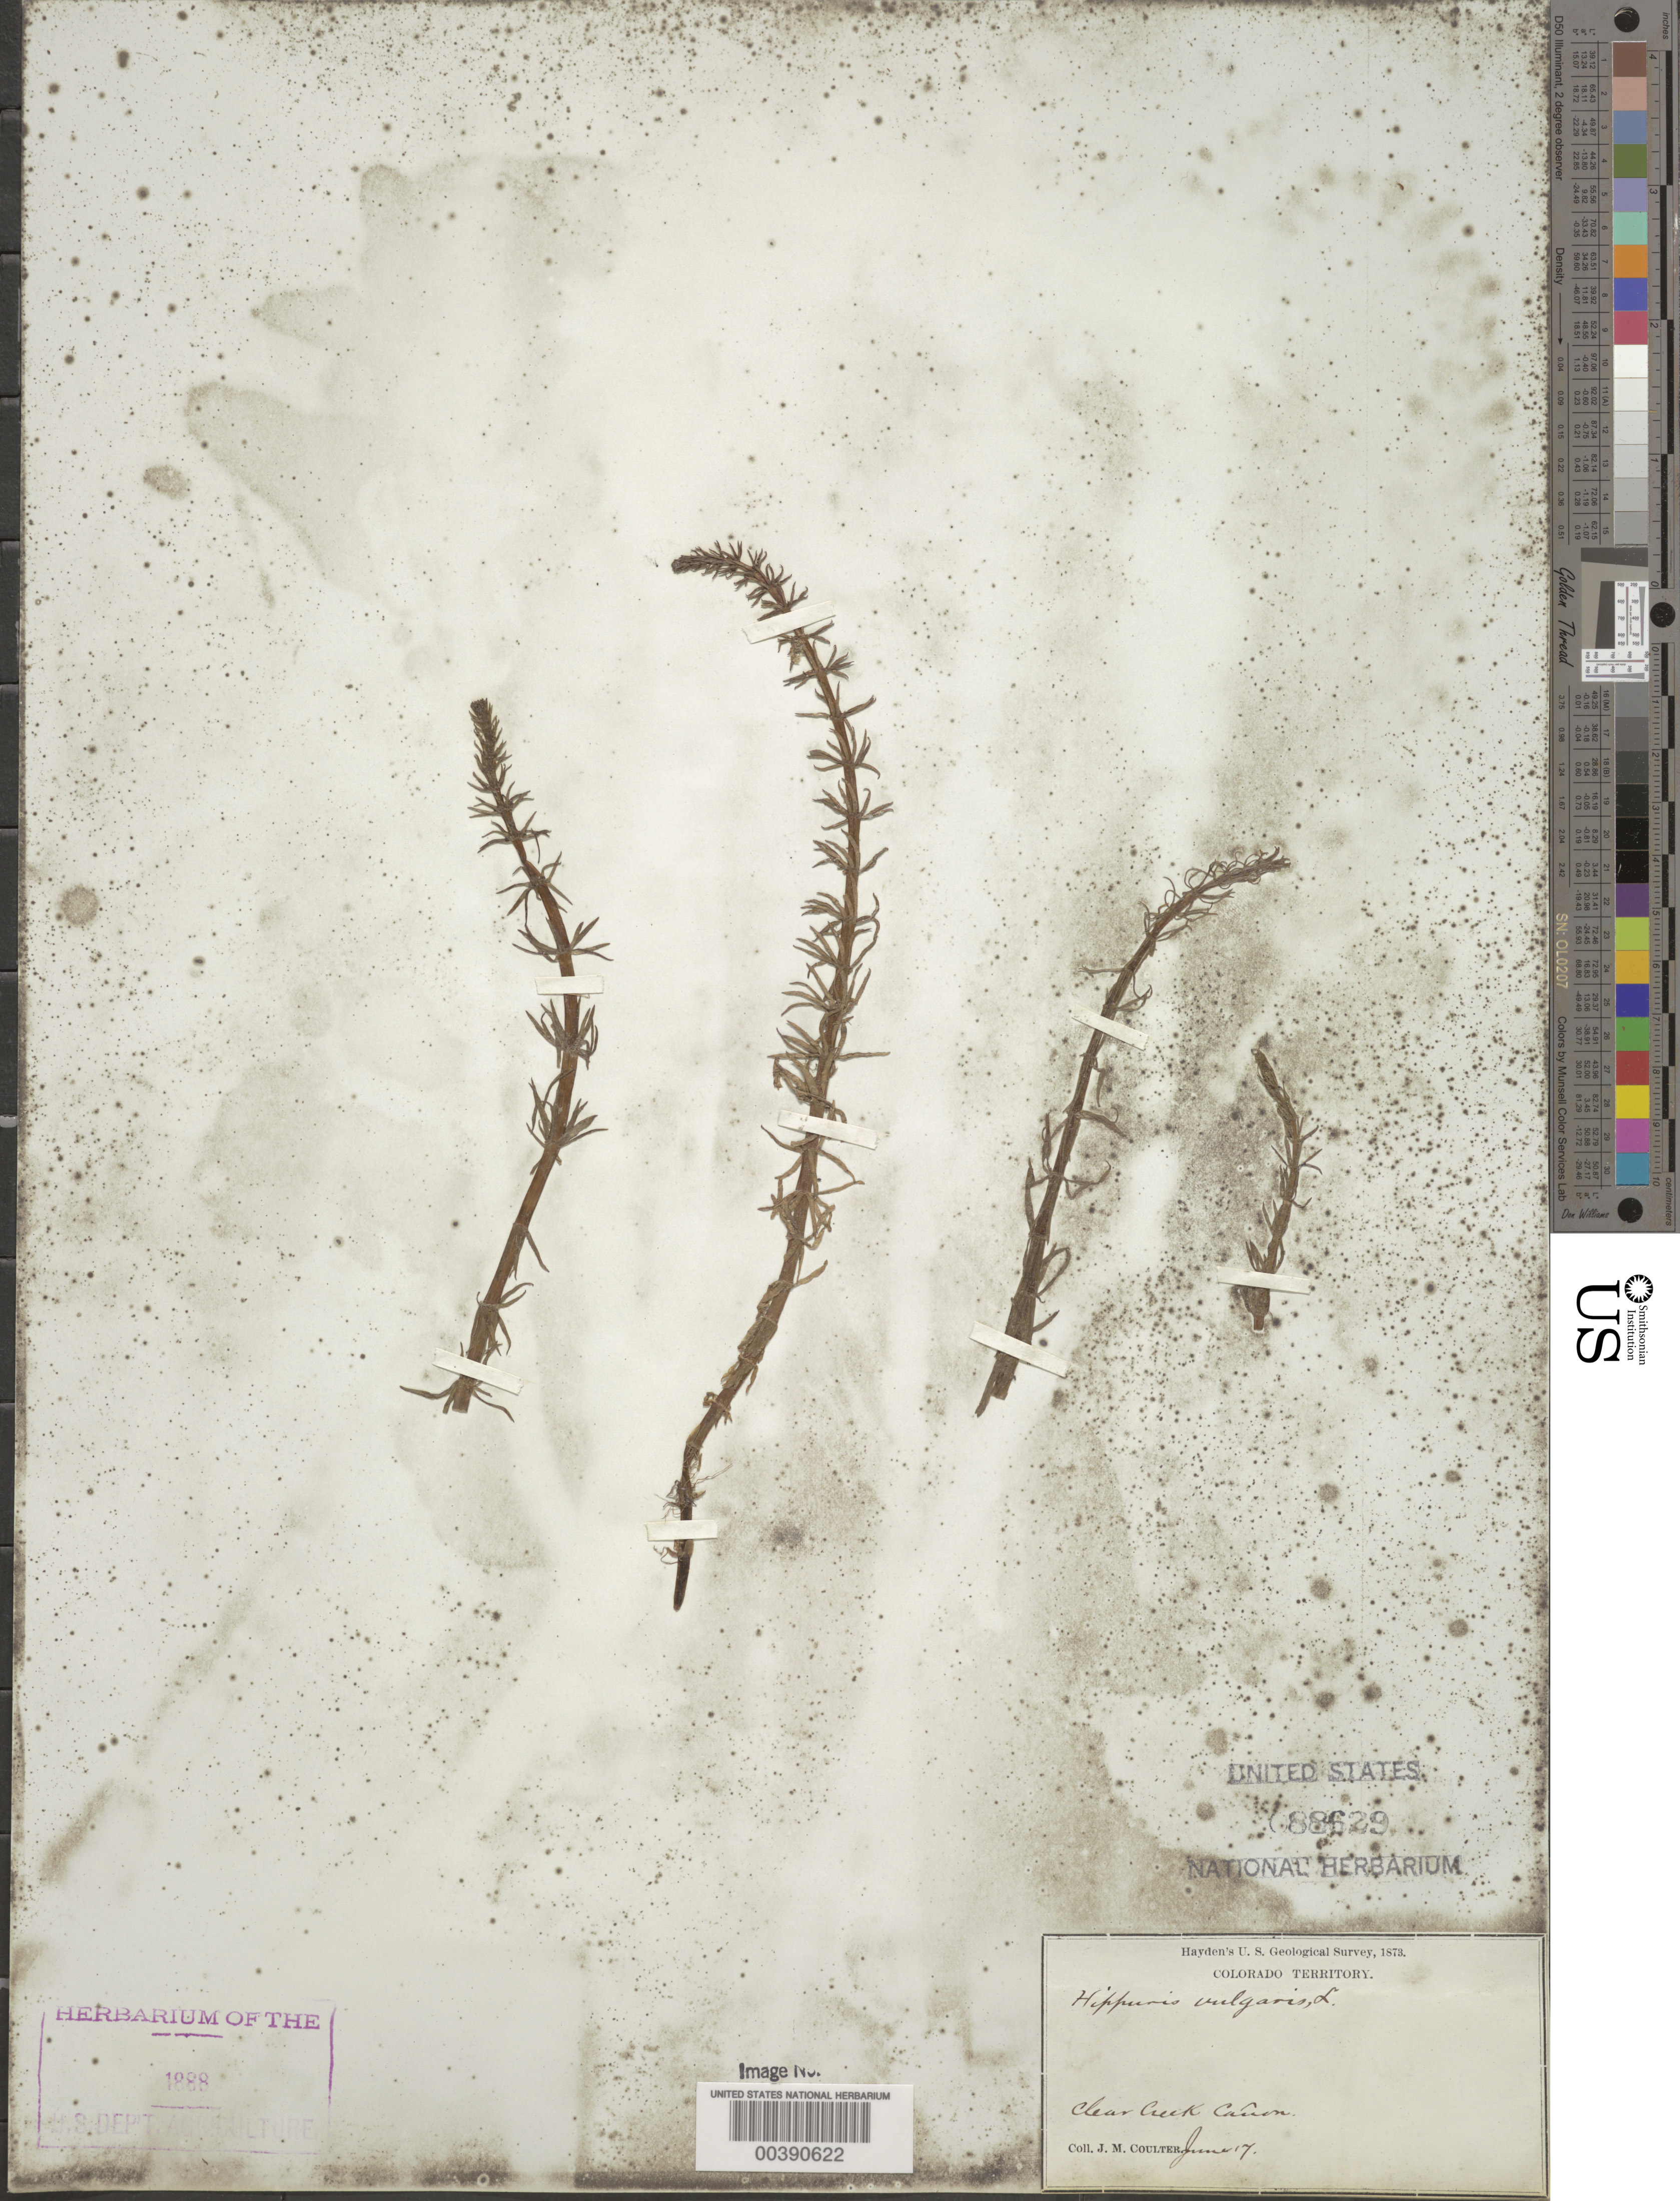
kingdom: Plantae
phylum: Tracheophyta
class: Magnoliopsida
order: Lamiales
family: Plantaginaceae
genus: Hippuris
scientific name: Hippuris vulgaris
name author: L.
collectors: J. M. Coulter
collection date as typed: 17 Jun 1873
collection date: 1873-06-17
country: United States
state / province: Colorado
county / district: Clear Creek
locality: Colorado territory, near clear creek canyon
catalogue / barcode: US 88629